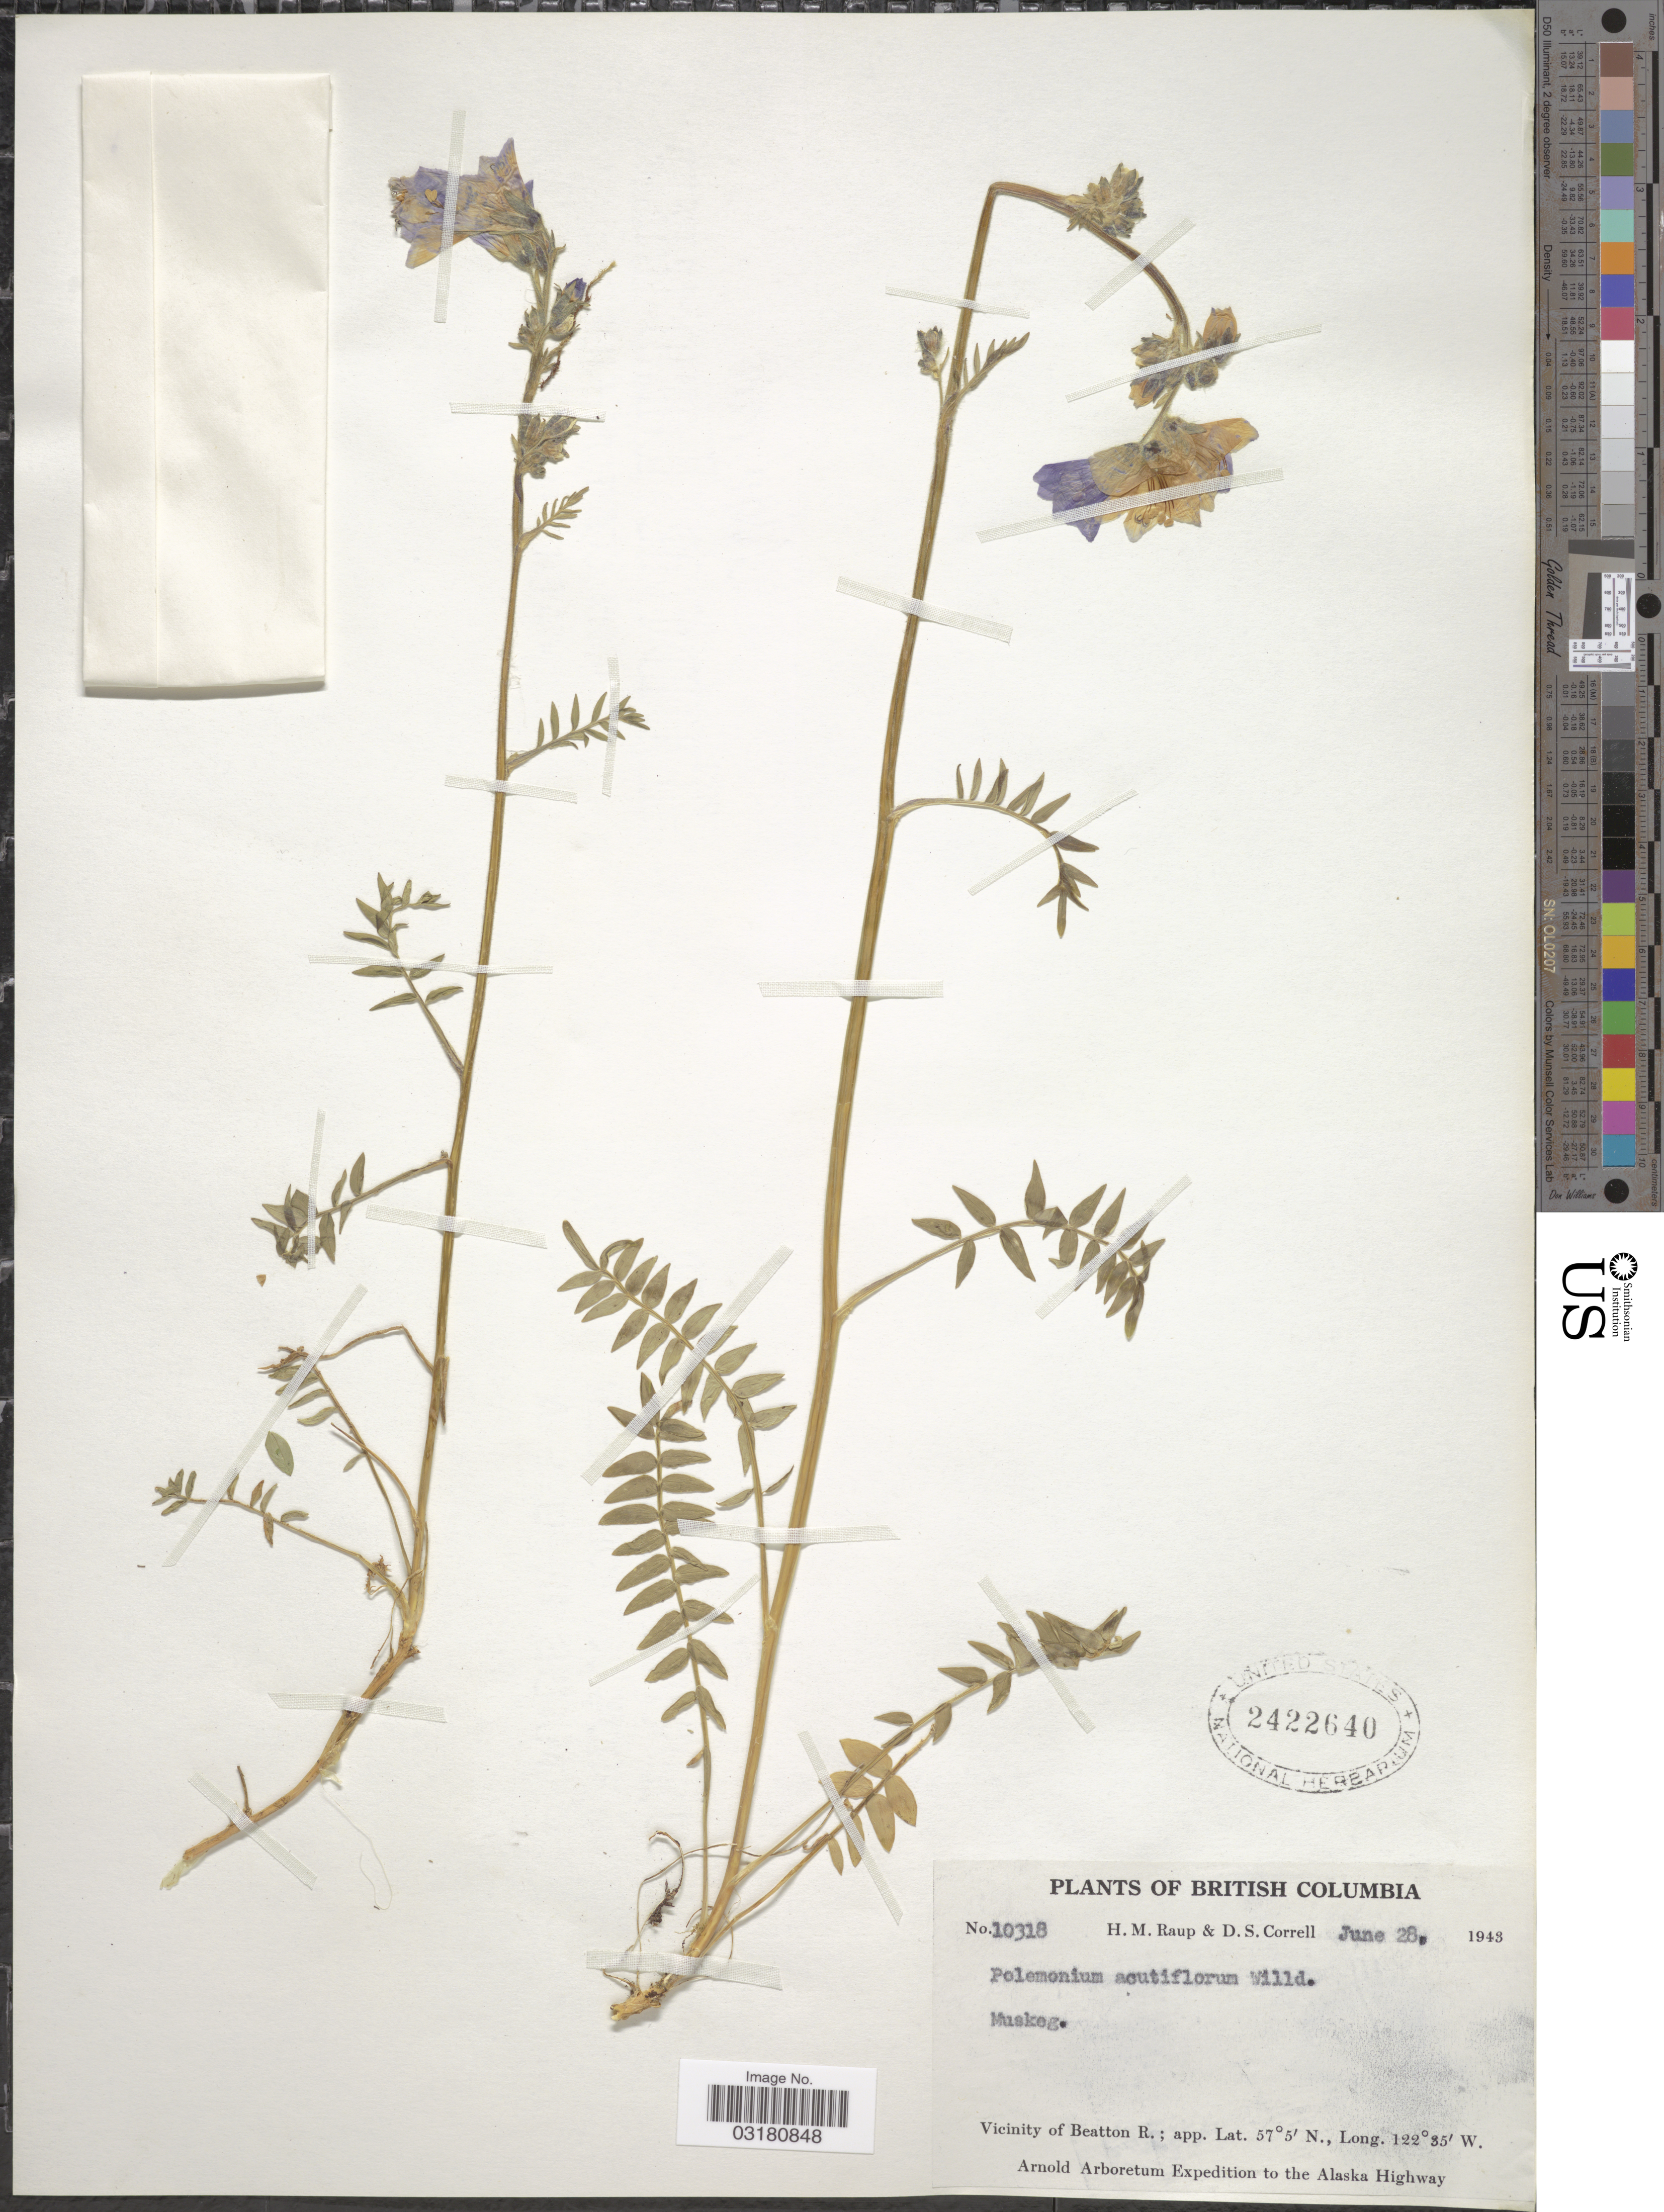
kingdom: Plantae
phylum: Tracheophyta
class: Magnoliopsida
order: Ericales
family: Polemoniaceae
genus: Polemonium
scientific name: Polemonium acutiflorum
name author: Willd. ex Roem. & Schult.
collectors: H. Raup & D. S. Correll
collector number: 10318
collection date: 1943-06-28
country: Canada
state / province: British Columbia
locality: Muskeg. Vicinity of Beatton R.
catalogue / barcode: US 2422640